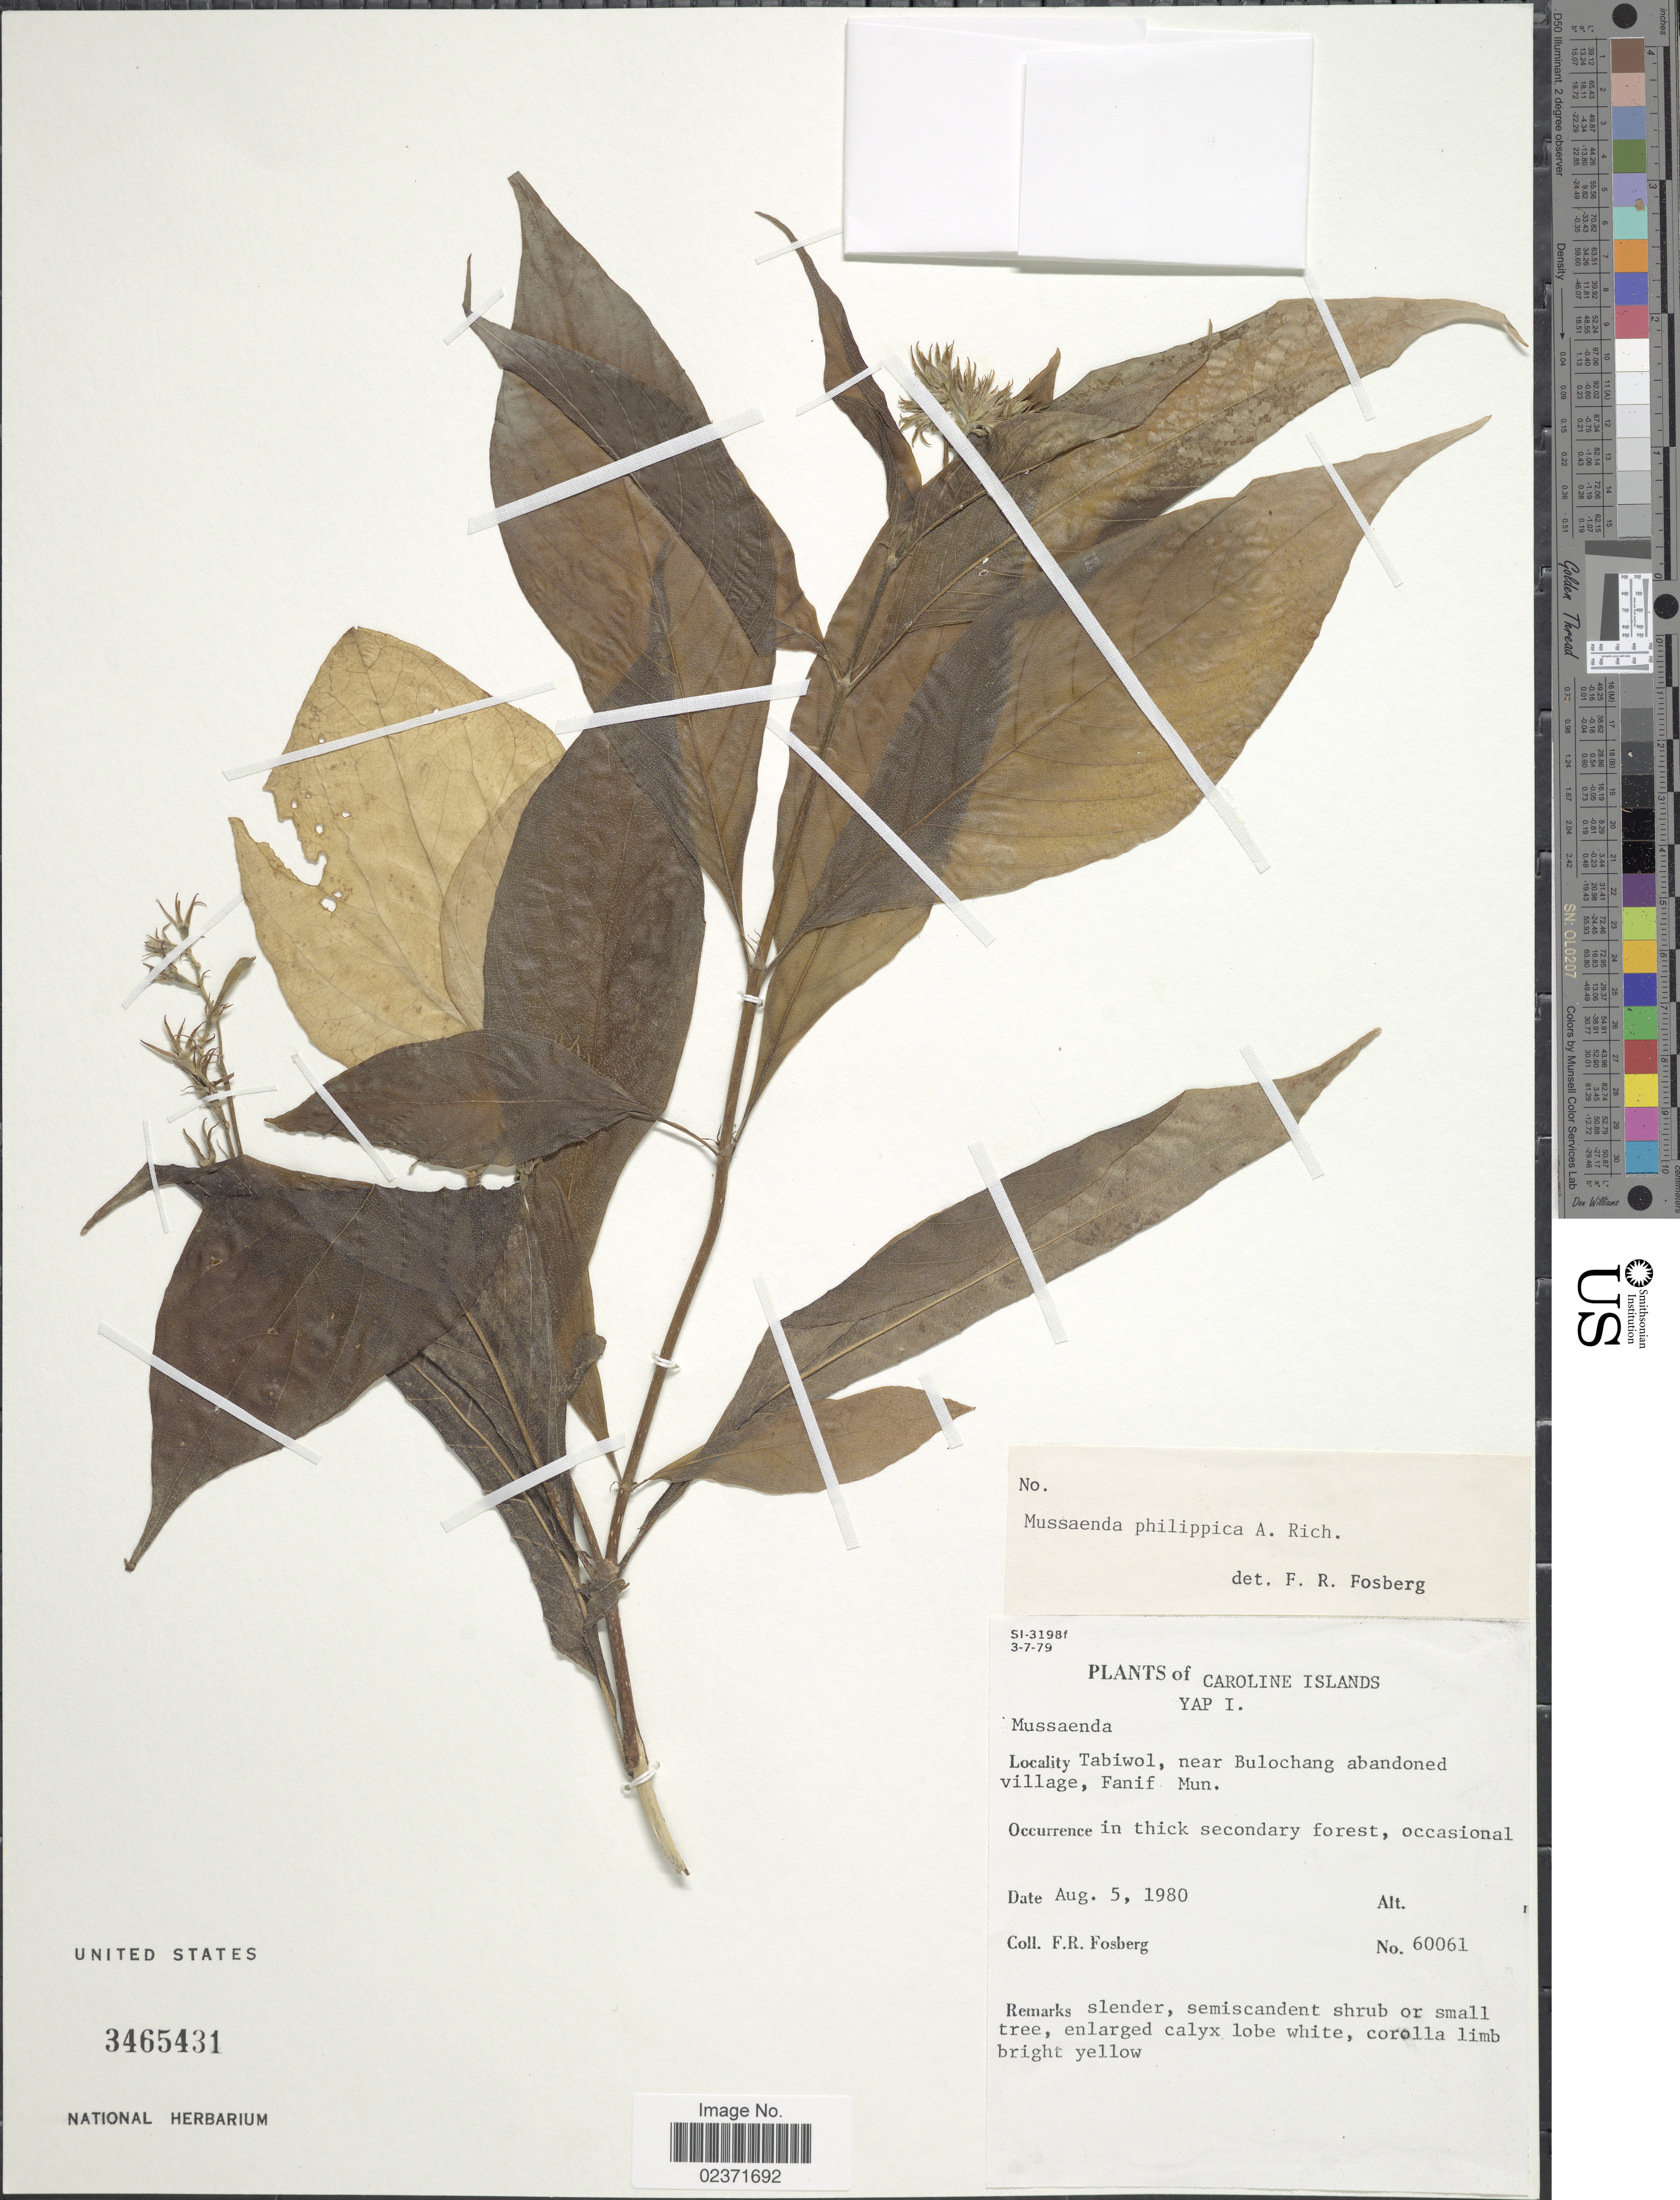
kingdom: Plantae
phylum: Tracheophyta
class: Magnoliopsida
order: Gentianales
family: Rubiaceae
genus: Mussaenda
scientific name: Mussaenda philippica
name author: A. Rich.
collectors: F. R. Fosberg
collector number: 60061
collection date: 1980-08-05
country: Micronesia, Federated States of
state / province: Yap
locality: Caroline Islands. Yap I. Tabiwol, near Bulochang abandoned village, Fanif Mun.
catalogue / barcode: US 3465431